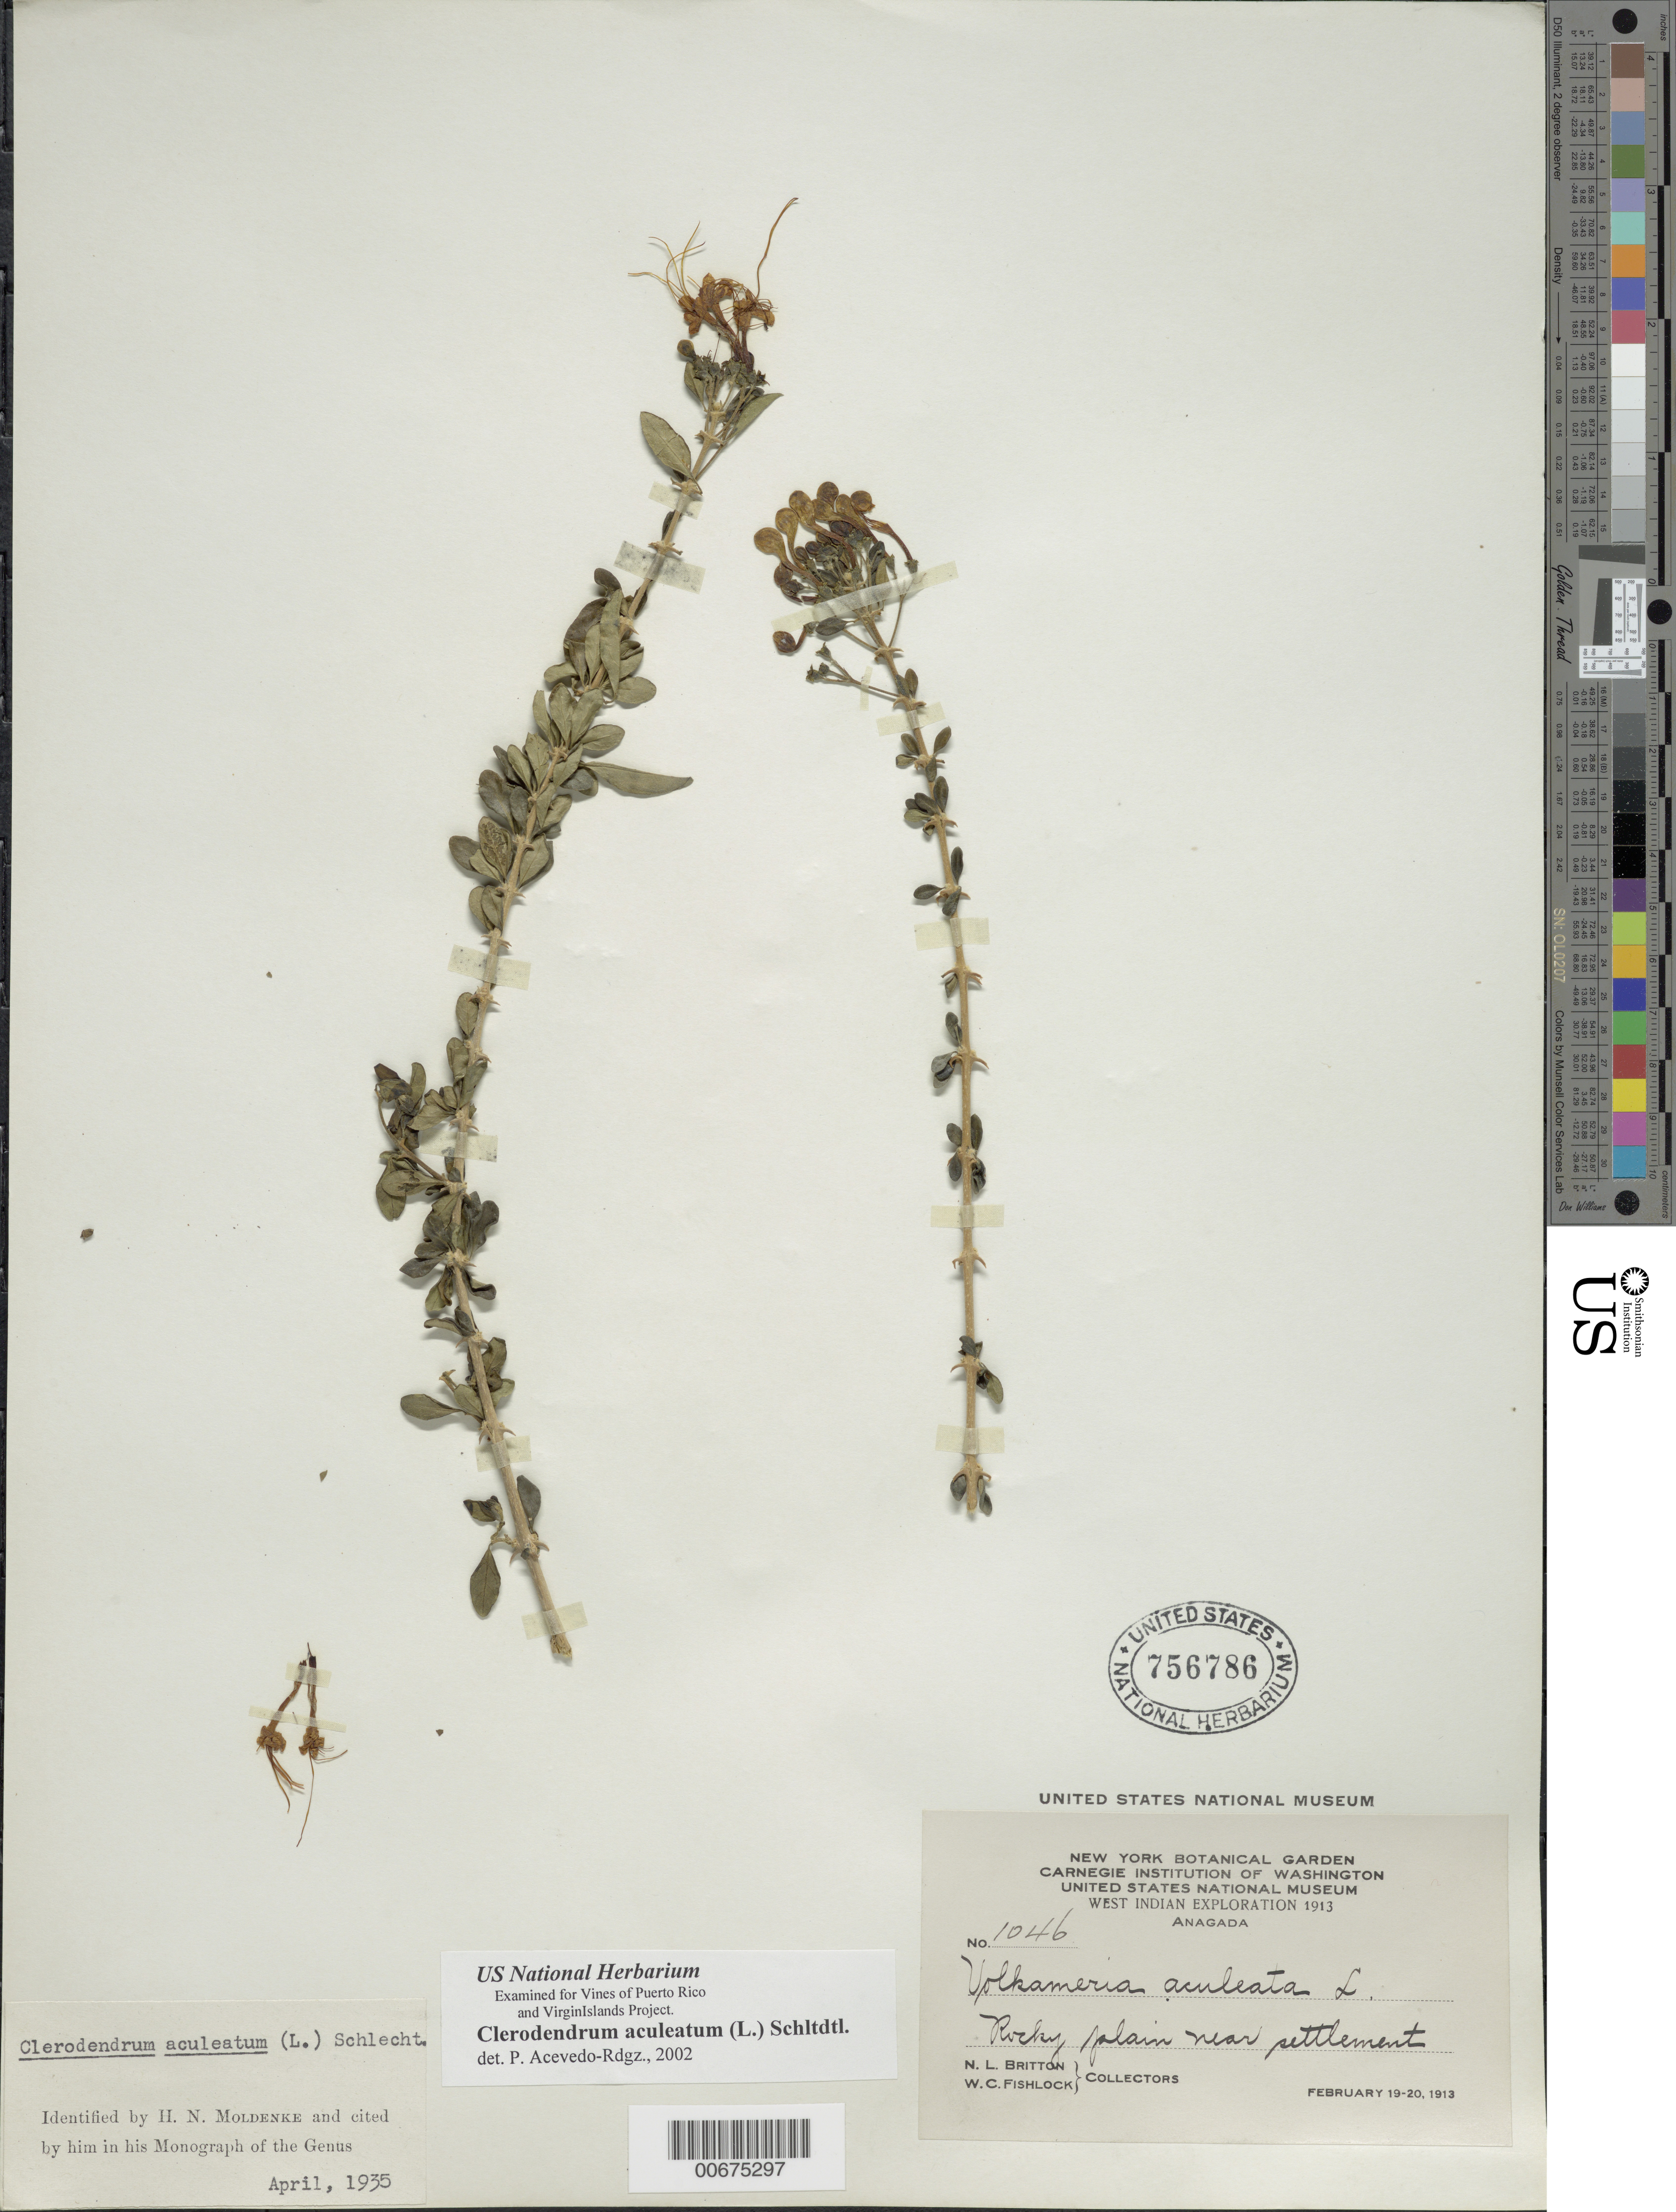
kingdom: Plantae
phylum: Tracheophyta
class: Magnoliopsida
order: Lamiales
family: Lamiaceae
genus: Clerodendrum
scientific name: Clerodendrum aculeatum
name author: (L.) Schltdl.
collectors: N. Britton & W. Fishlock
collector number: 1046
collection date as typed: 19 Feb 1913 to 20 Feb 1913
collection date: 1913-02-19/1913-02-20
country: British Virgin Islands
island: Anegada I.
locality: Anegada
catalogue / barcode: US 756786